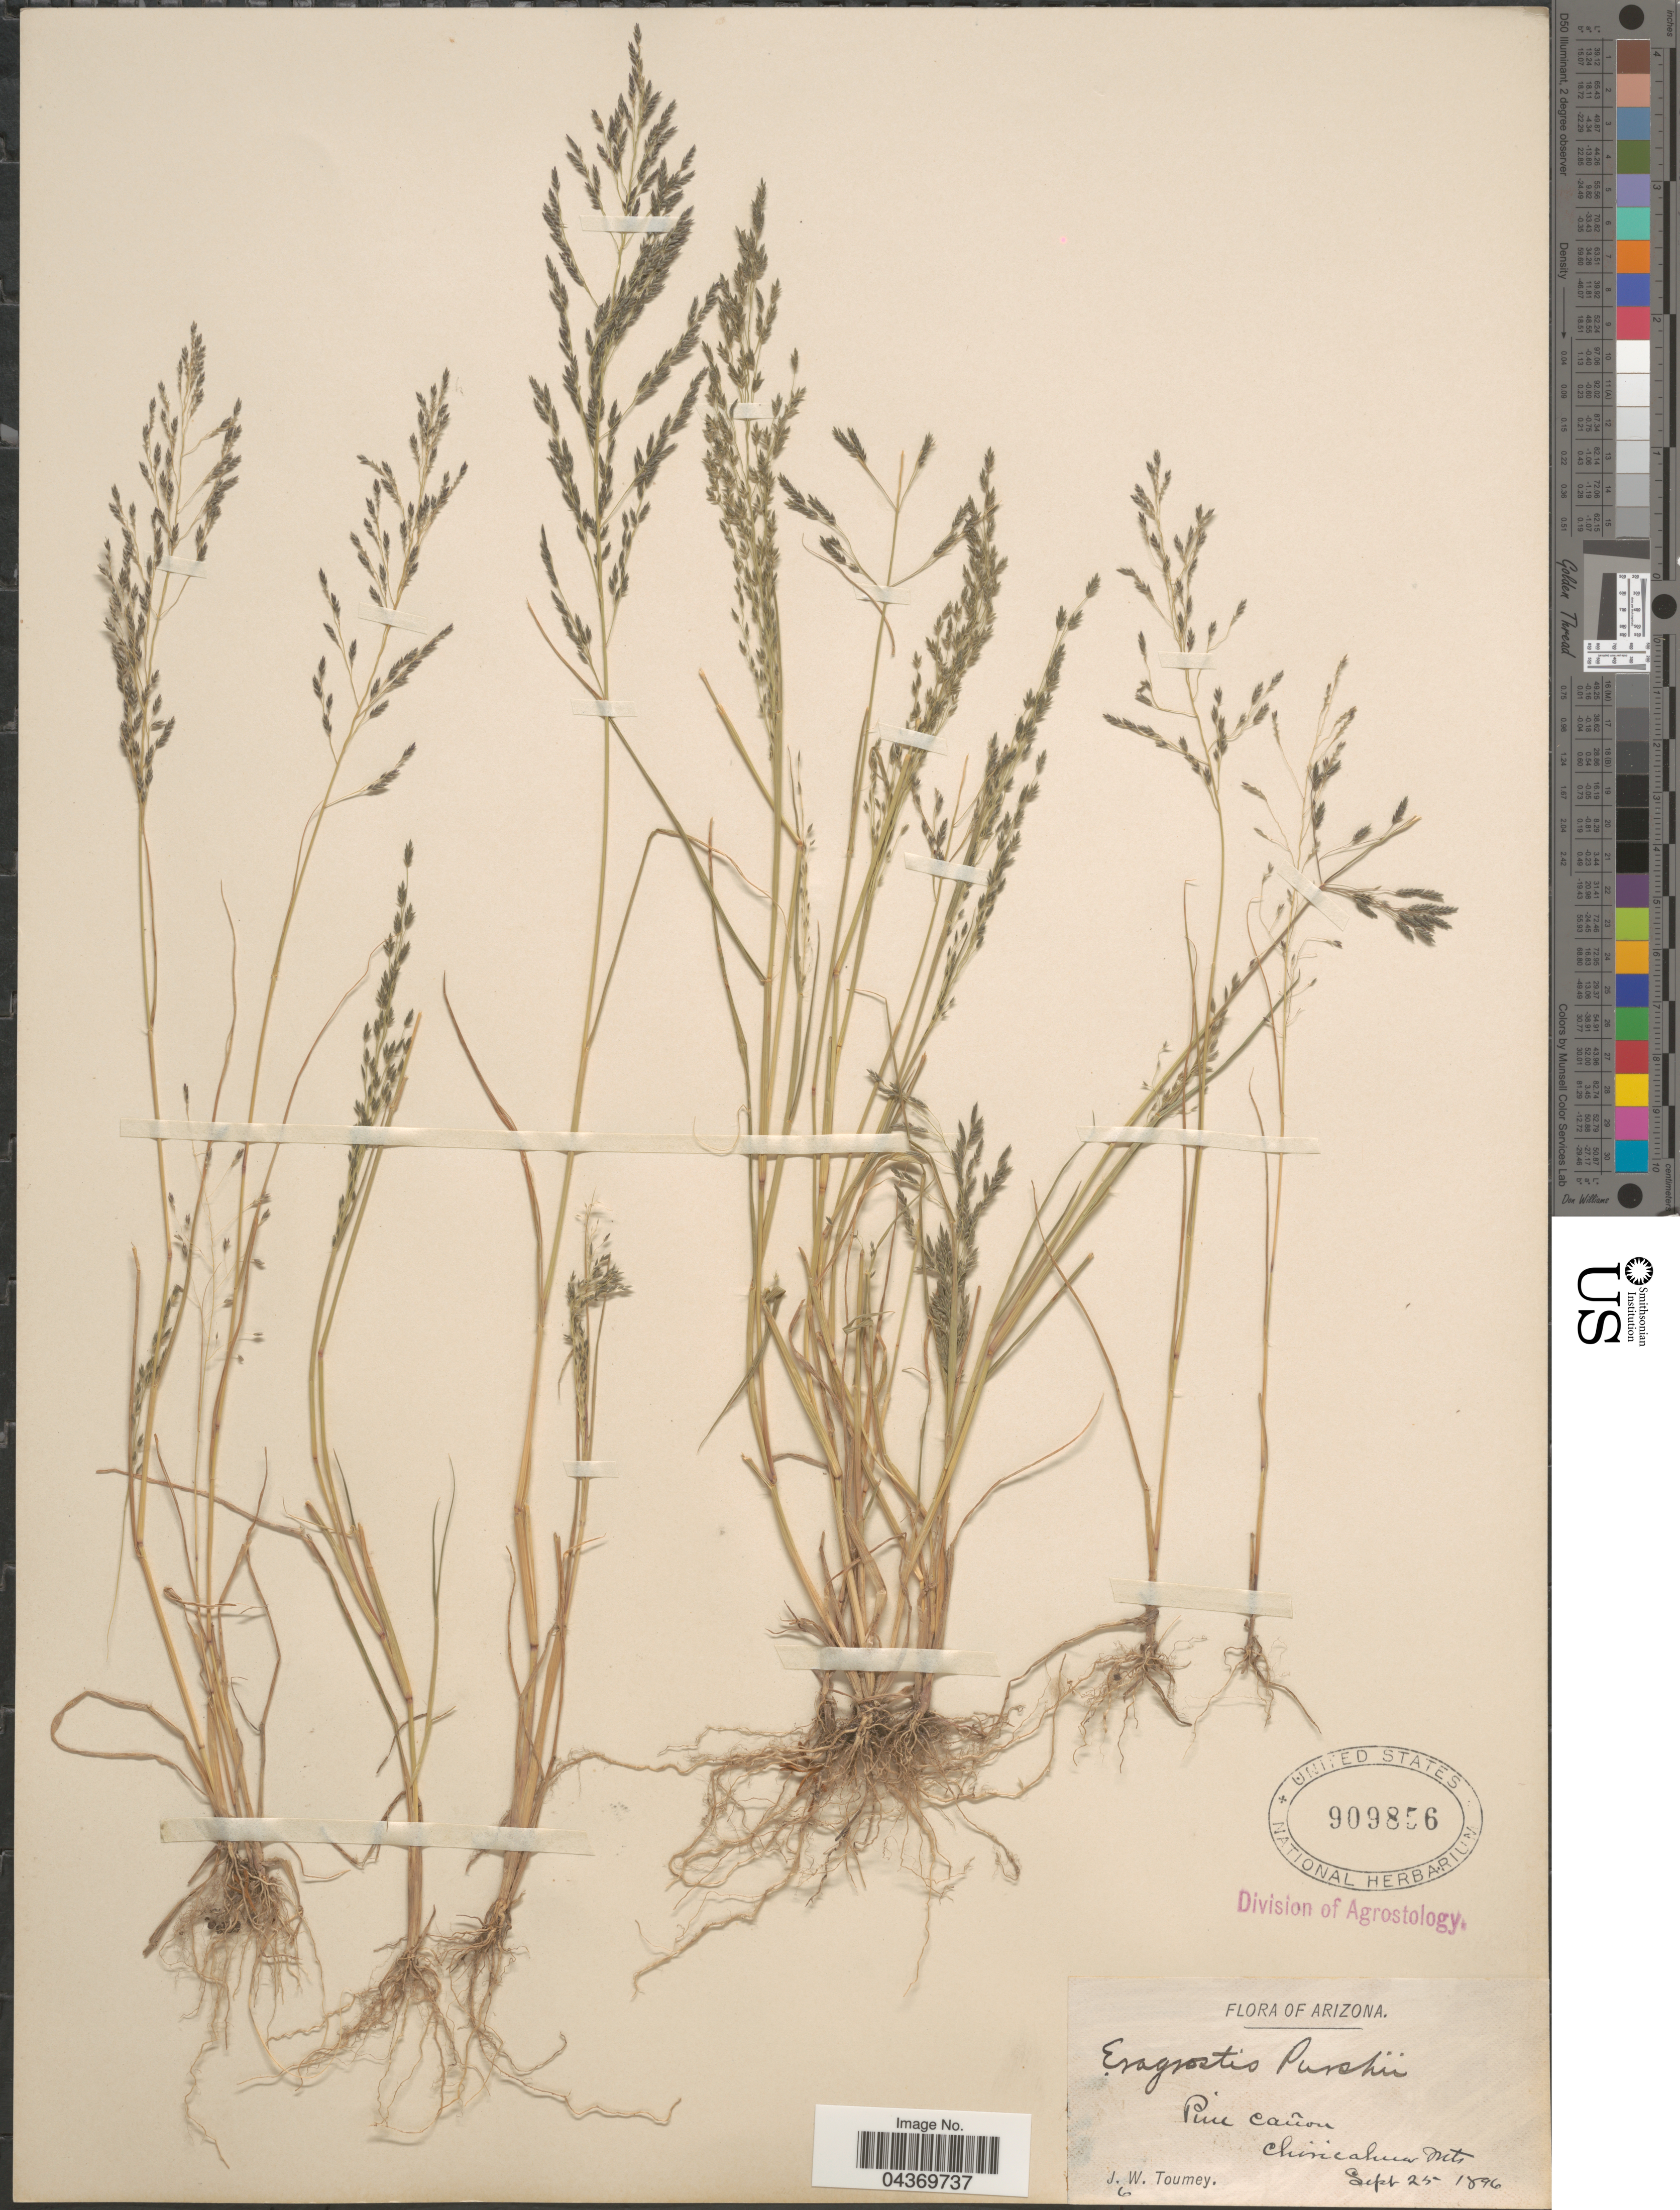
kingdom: Plantae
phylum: Tracheophyta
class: Liliopsida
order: Poales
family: Poaceae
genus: Eragrostis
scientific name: Eragrostis pectinacea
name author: (Michx.) Nees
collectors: J. W. Toumey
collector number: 6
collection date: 1896-09-25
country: United States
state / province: Arizona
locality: Pine Cañon Chiricahua Mts.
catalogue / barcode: US 909856